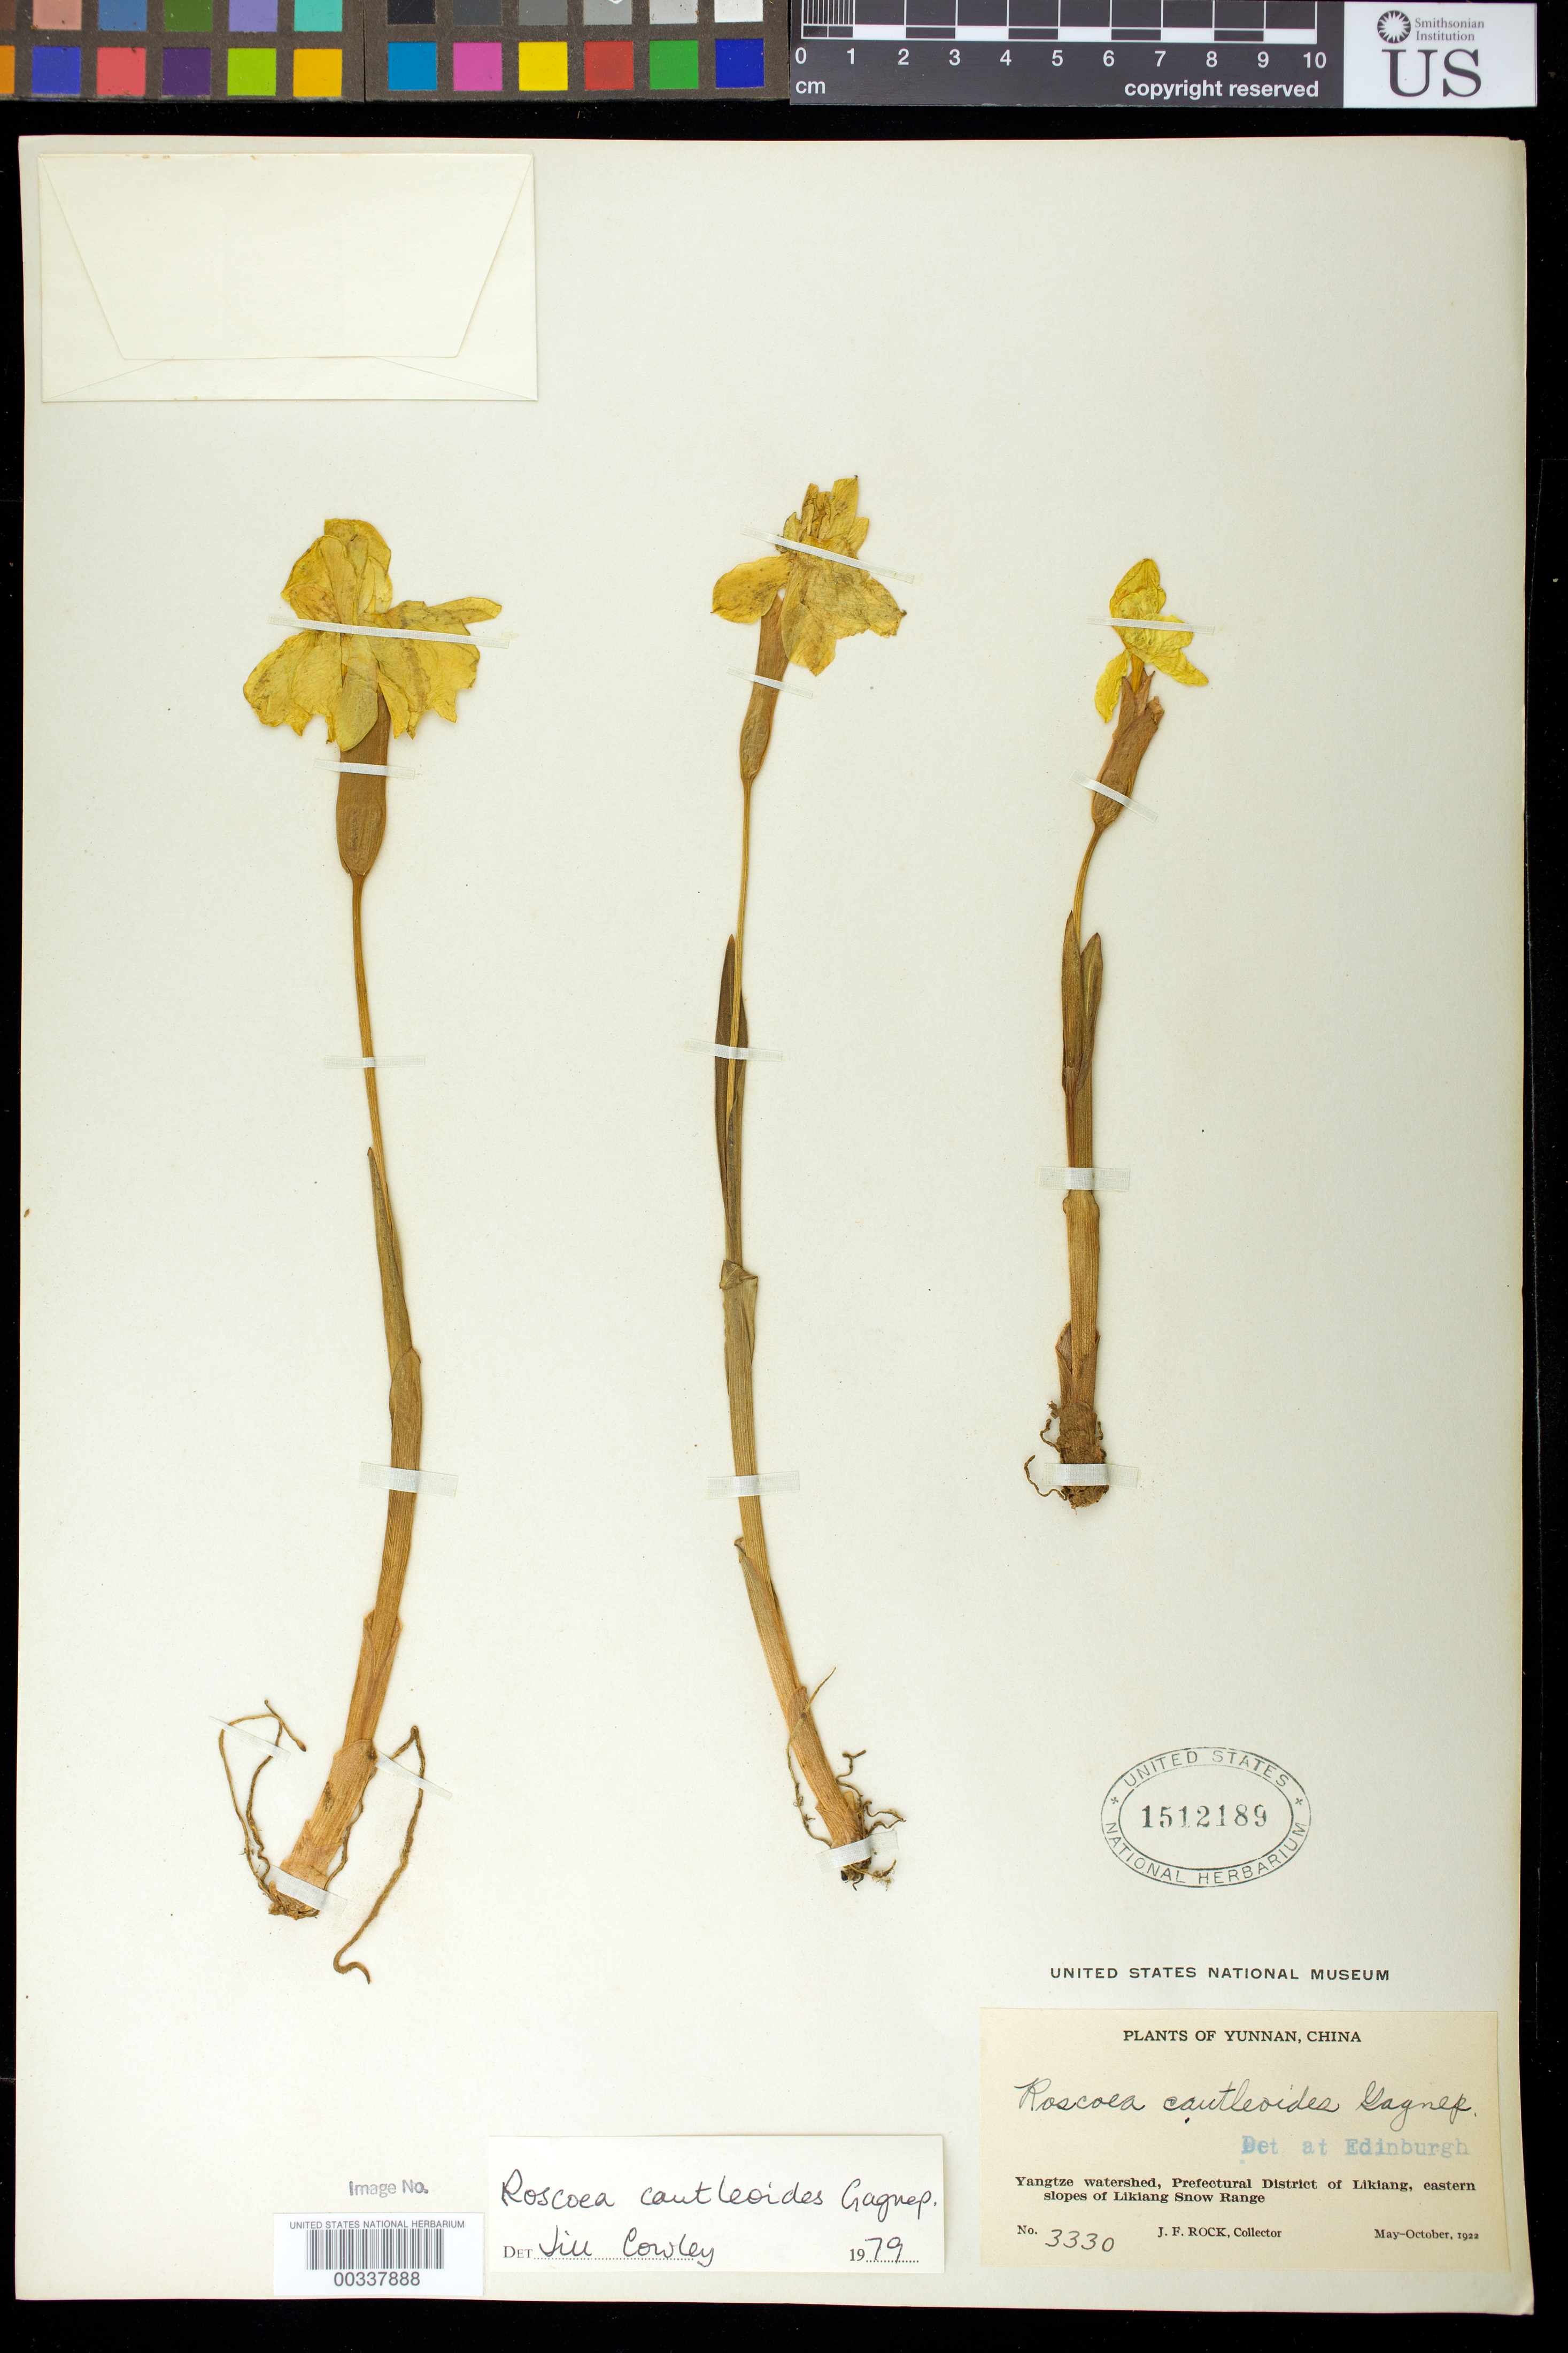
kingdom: Plantae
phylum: Tracheophyta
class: Liliopsida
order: Zingiberales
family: Zingiberaceae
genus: Roscoea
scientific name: Roscoea cautleoides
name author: Gagnep.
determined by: Cowley, J.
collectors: J. F. Rock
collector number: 3330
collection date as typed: May 1922 to -- Oct 1922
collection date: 1922-05/1922-10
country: China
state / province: Yunnan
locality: Yangtze watershed, prefectural dist of Likiang, eastern slopes of Likiang snow range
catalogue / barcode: US 1512189